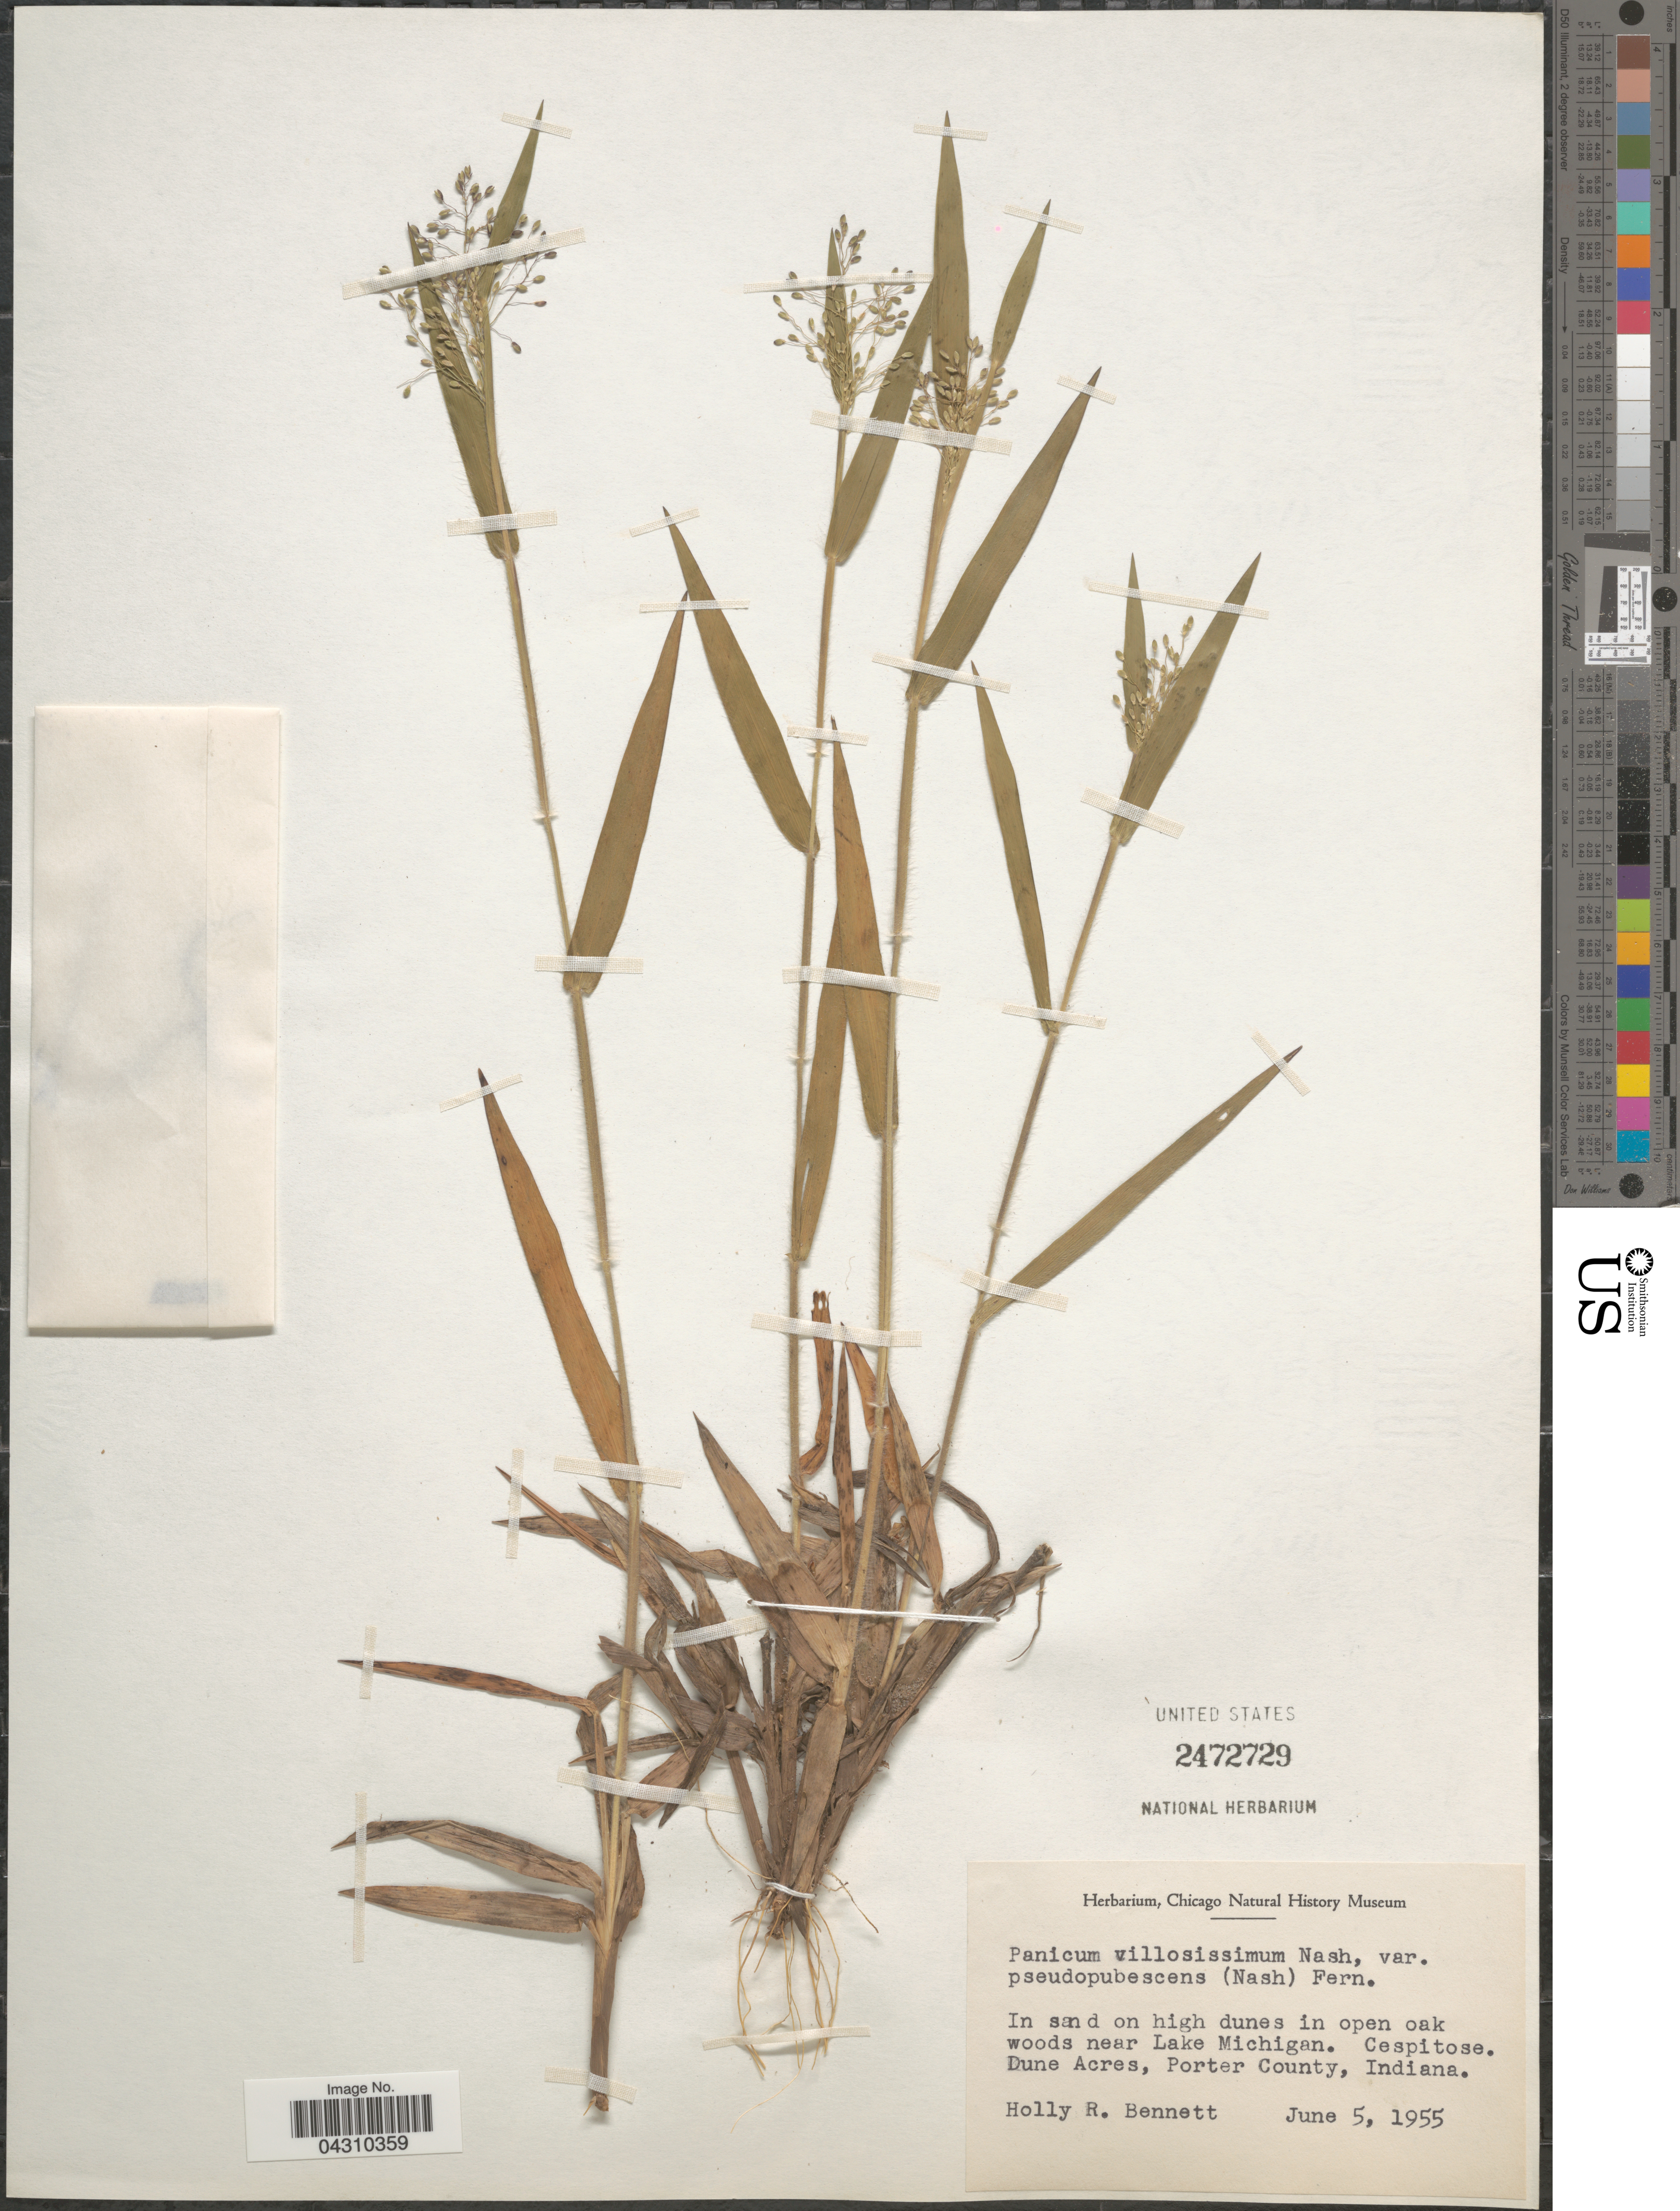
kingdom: Plantae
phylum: Tracheophyta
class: Liliopsida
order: Poales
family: Poaceae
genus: Dichanthelium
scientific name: Dichanthelium acuminatum var. acuminatum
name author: (Sw.) Gould & C.A. Clark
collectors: H. R. Bennett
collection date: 1955-06-05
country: United States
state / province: Indiana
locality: In sand on high dunes in open oak woods near Lake Michigan. Dune Acres, Porter County.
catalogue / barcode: US 2472729